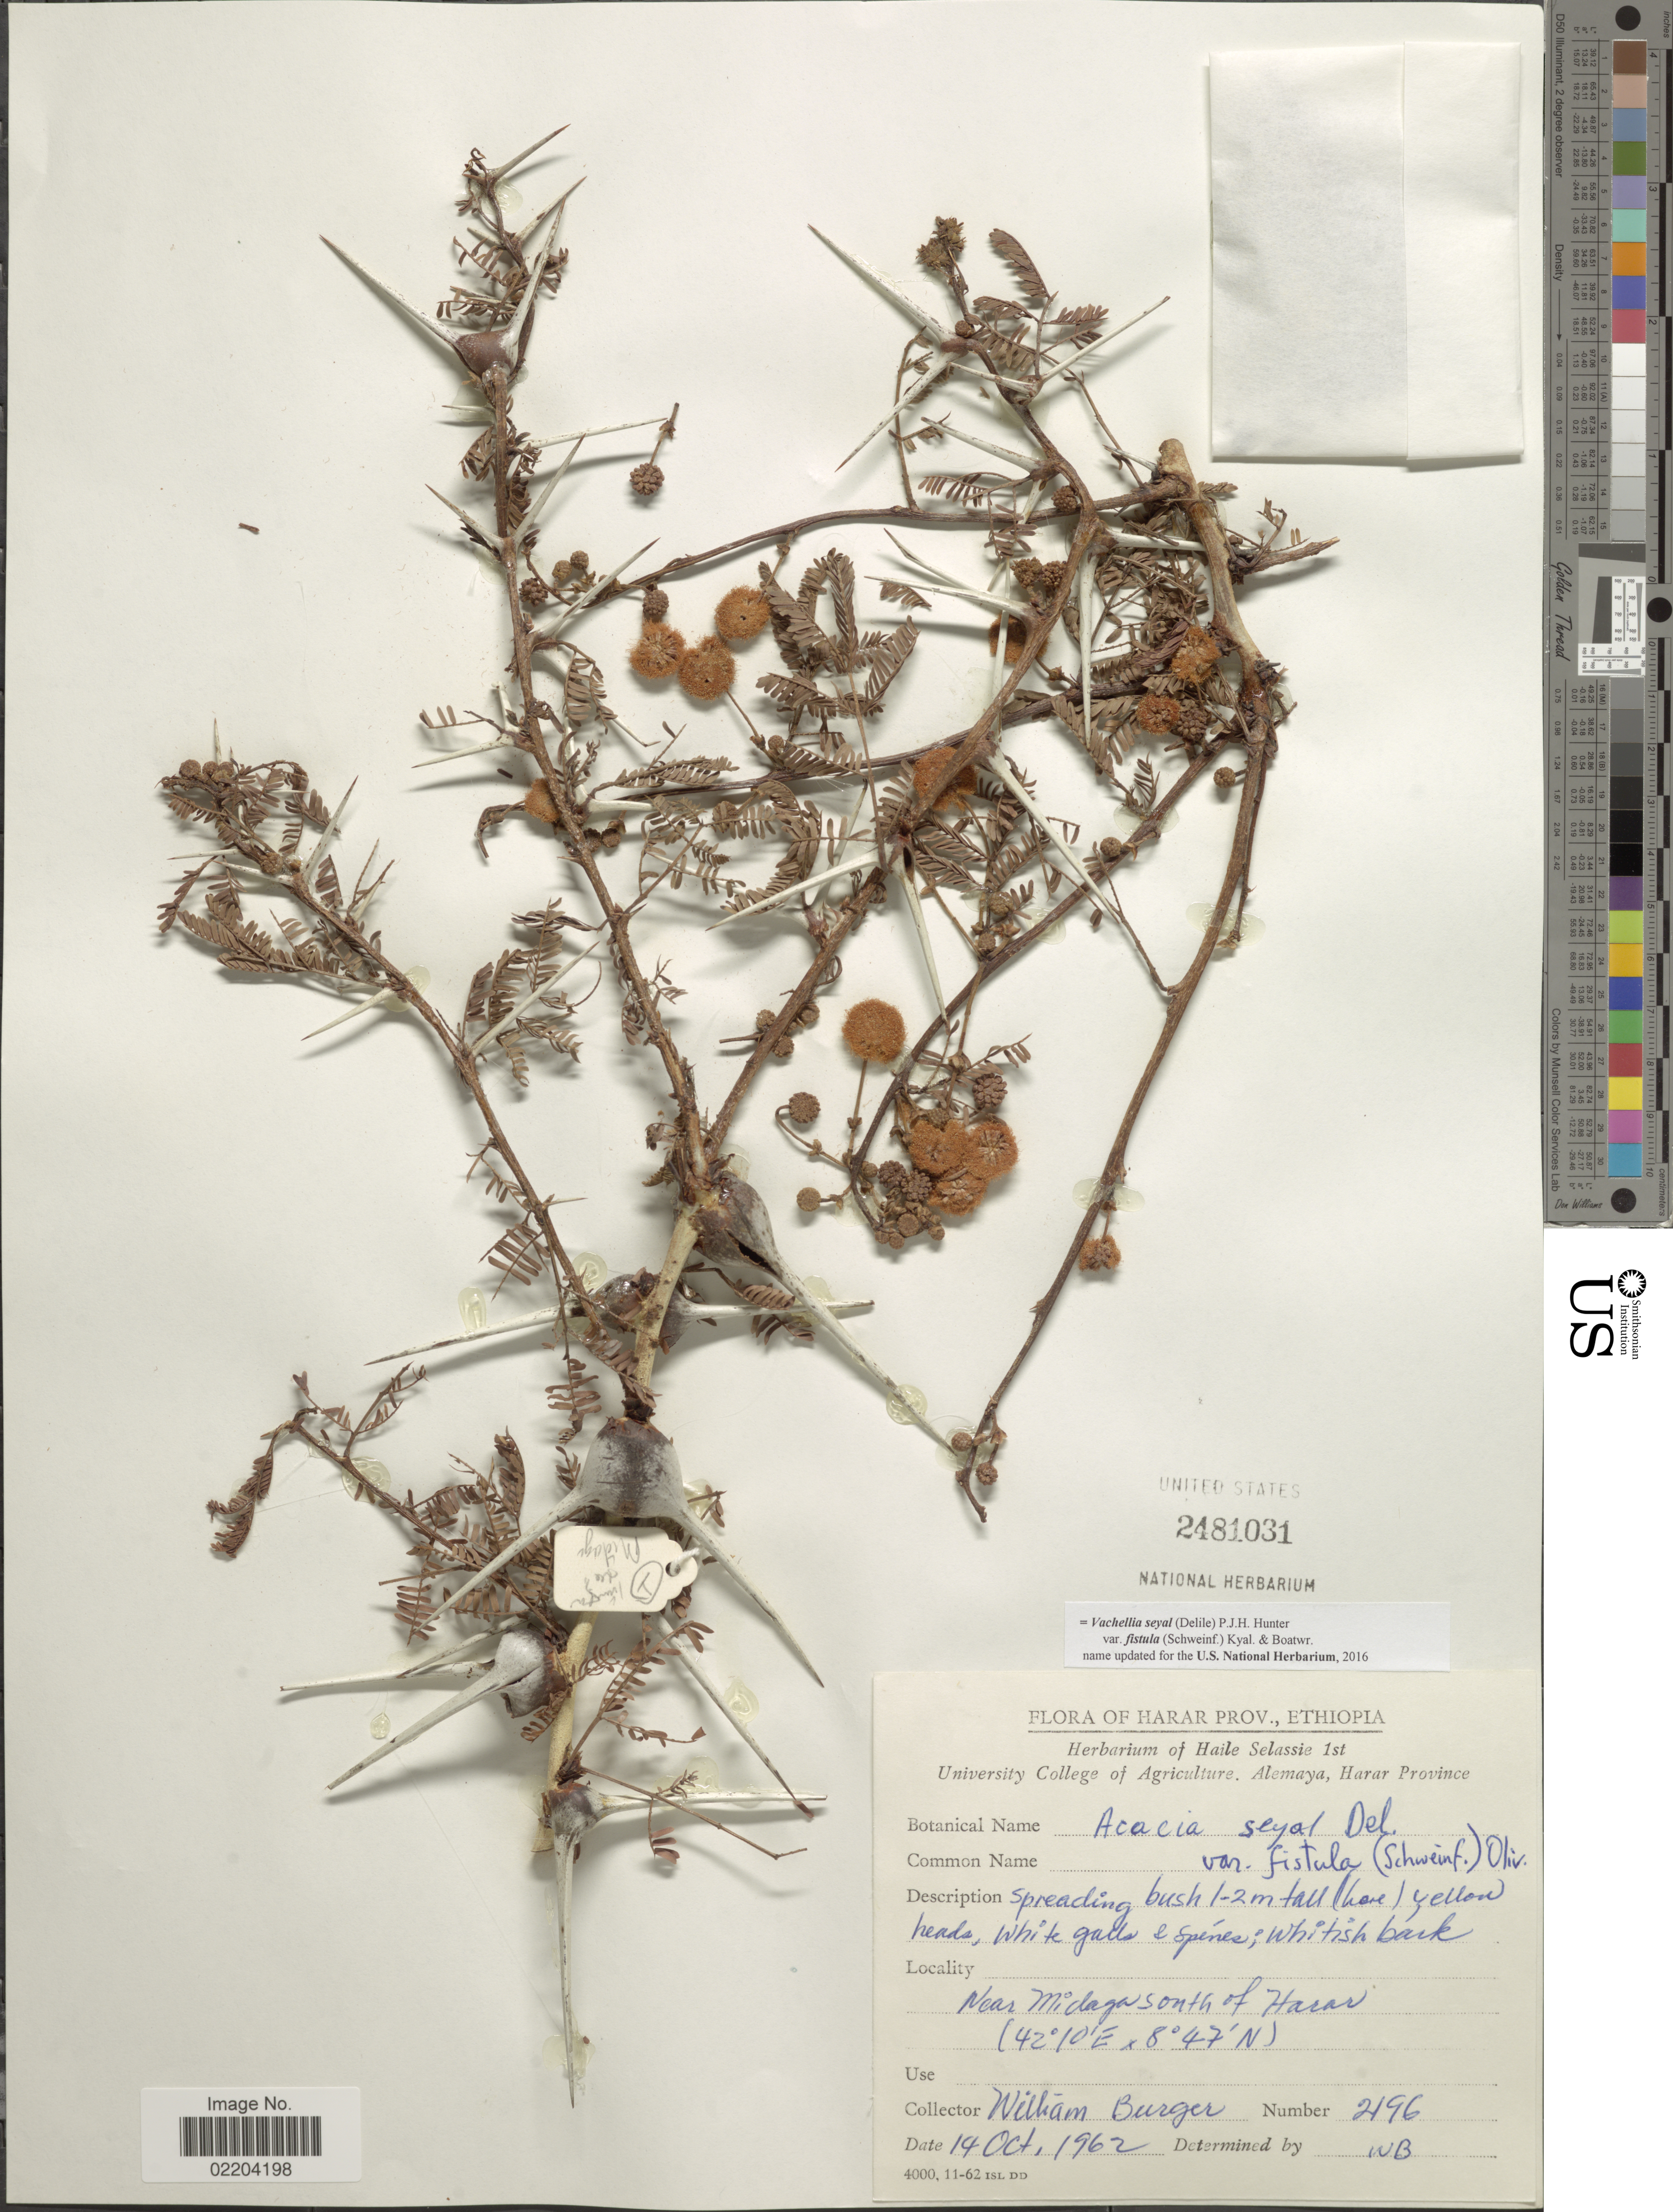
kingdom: Plantae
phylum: Tracheophyta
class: Magnoliopsida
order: Fabales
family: Fabaceae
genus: Vachellia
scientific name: Vachellia seyal var. fistula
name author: (Schweinf.) Kyal. & Boatwr.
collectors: W. Burger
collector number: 2196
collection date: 1962-10-14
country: Ethiopia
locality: Harar Prov., Ethiopia. Near Midaga south of Harar .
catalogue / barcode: US 2481031